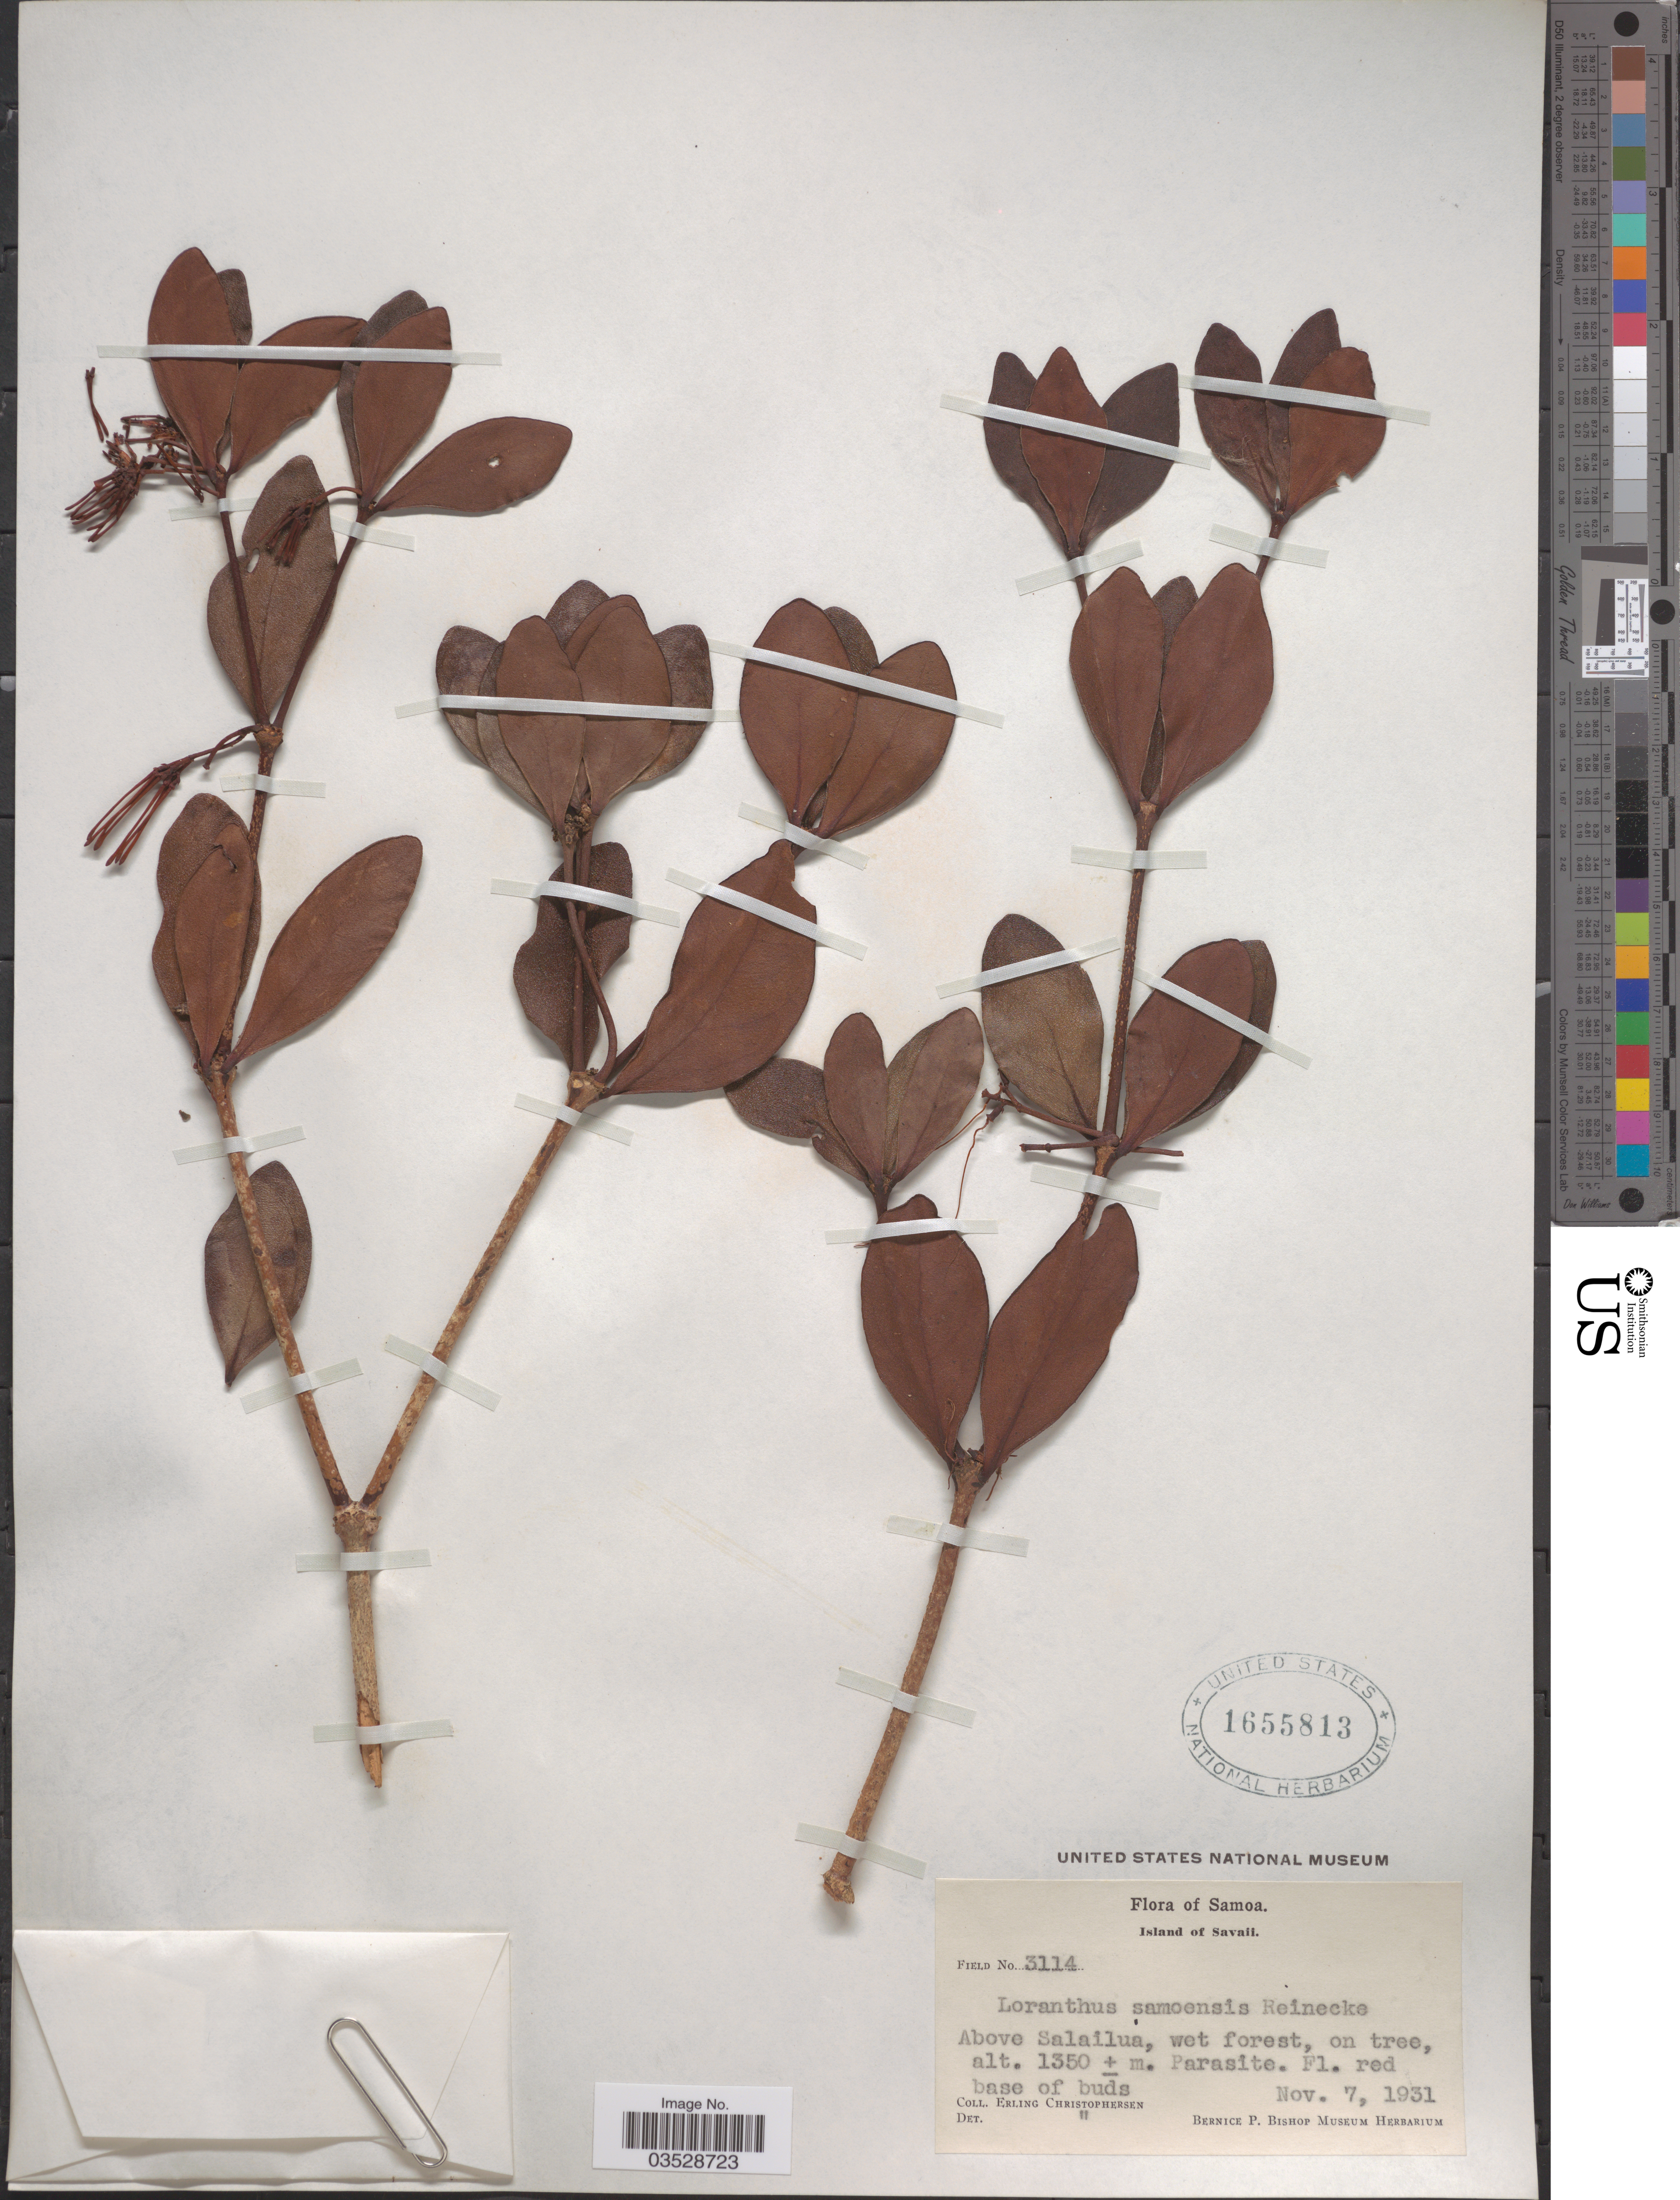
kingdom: Plantae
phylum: Tracheophyta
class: Magnoliopsida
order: Santalales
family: Loranthaceae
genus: Amyema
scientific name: Amyema artensis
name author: Danser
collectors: E. Christophersen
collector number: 3114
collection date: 1931-11-07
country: Samoa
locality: Samoa. Island of Savaii. Above Salailua.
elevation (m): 1350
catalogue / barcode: US 1655813